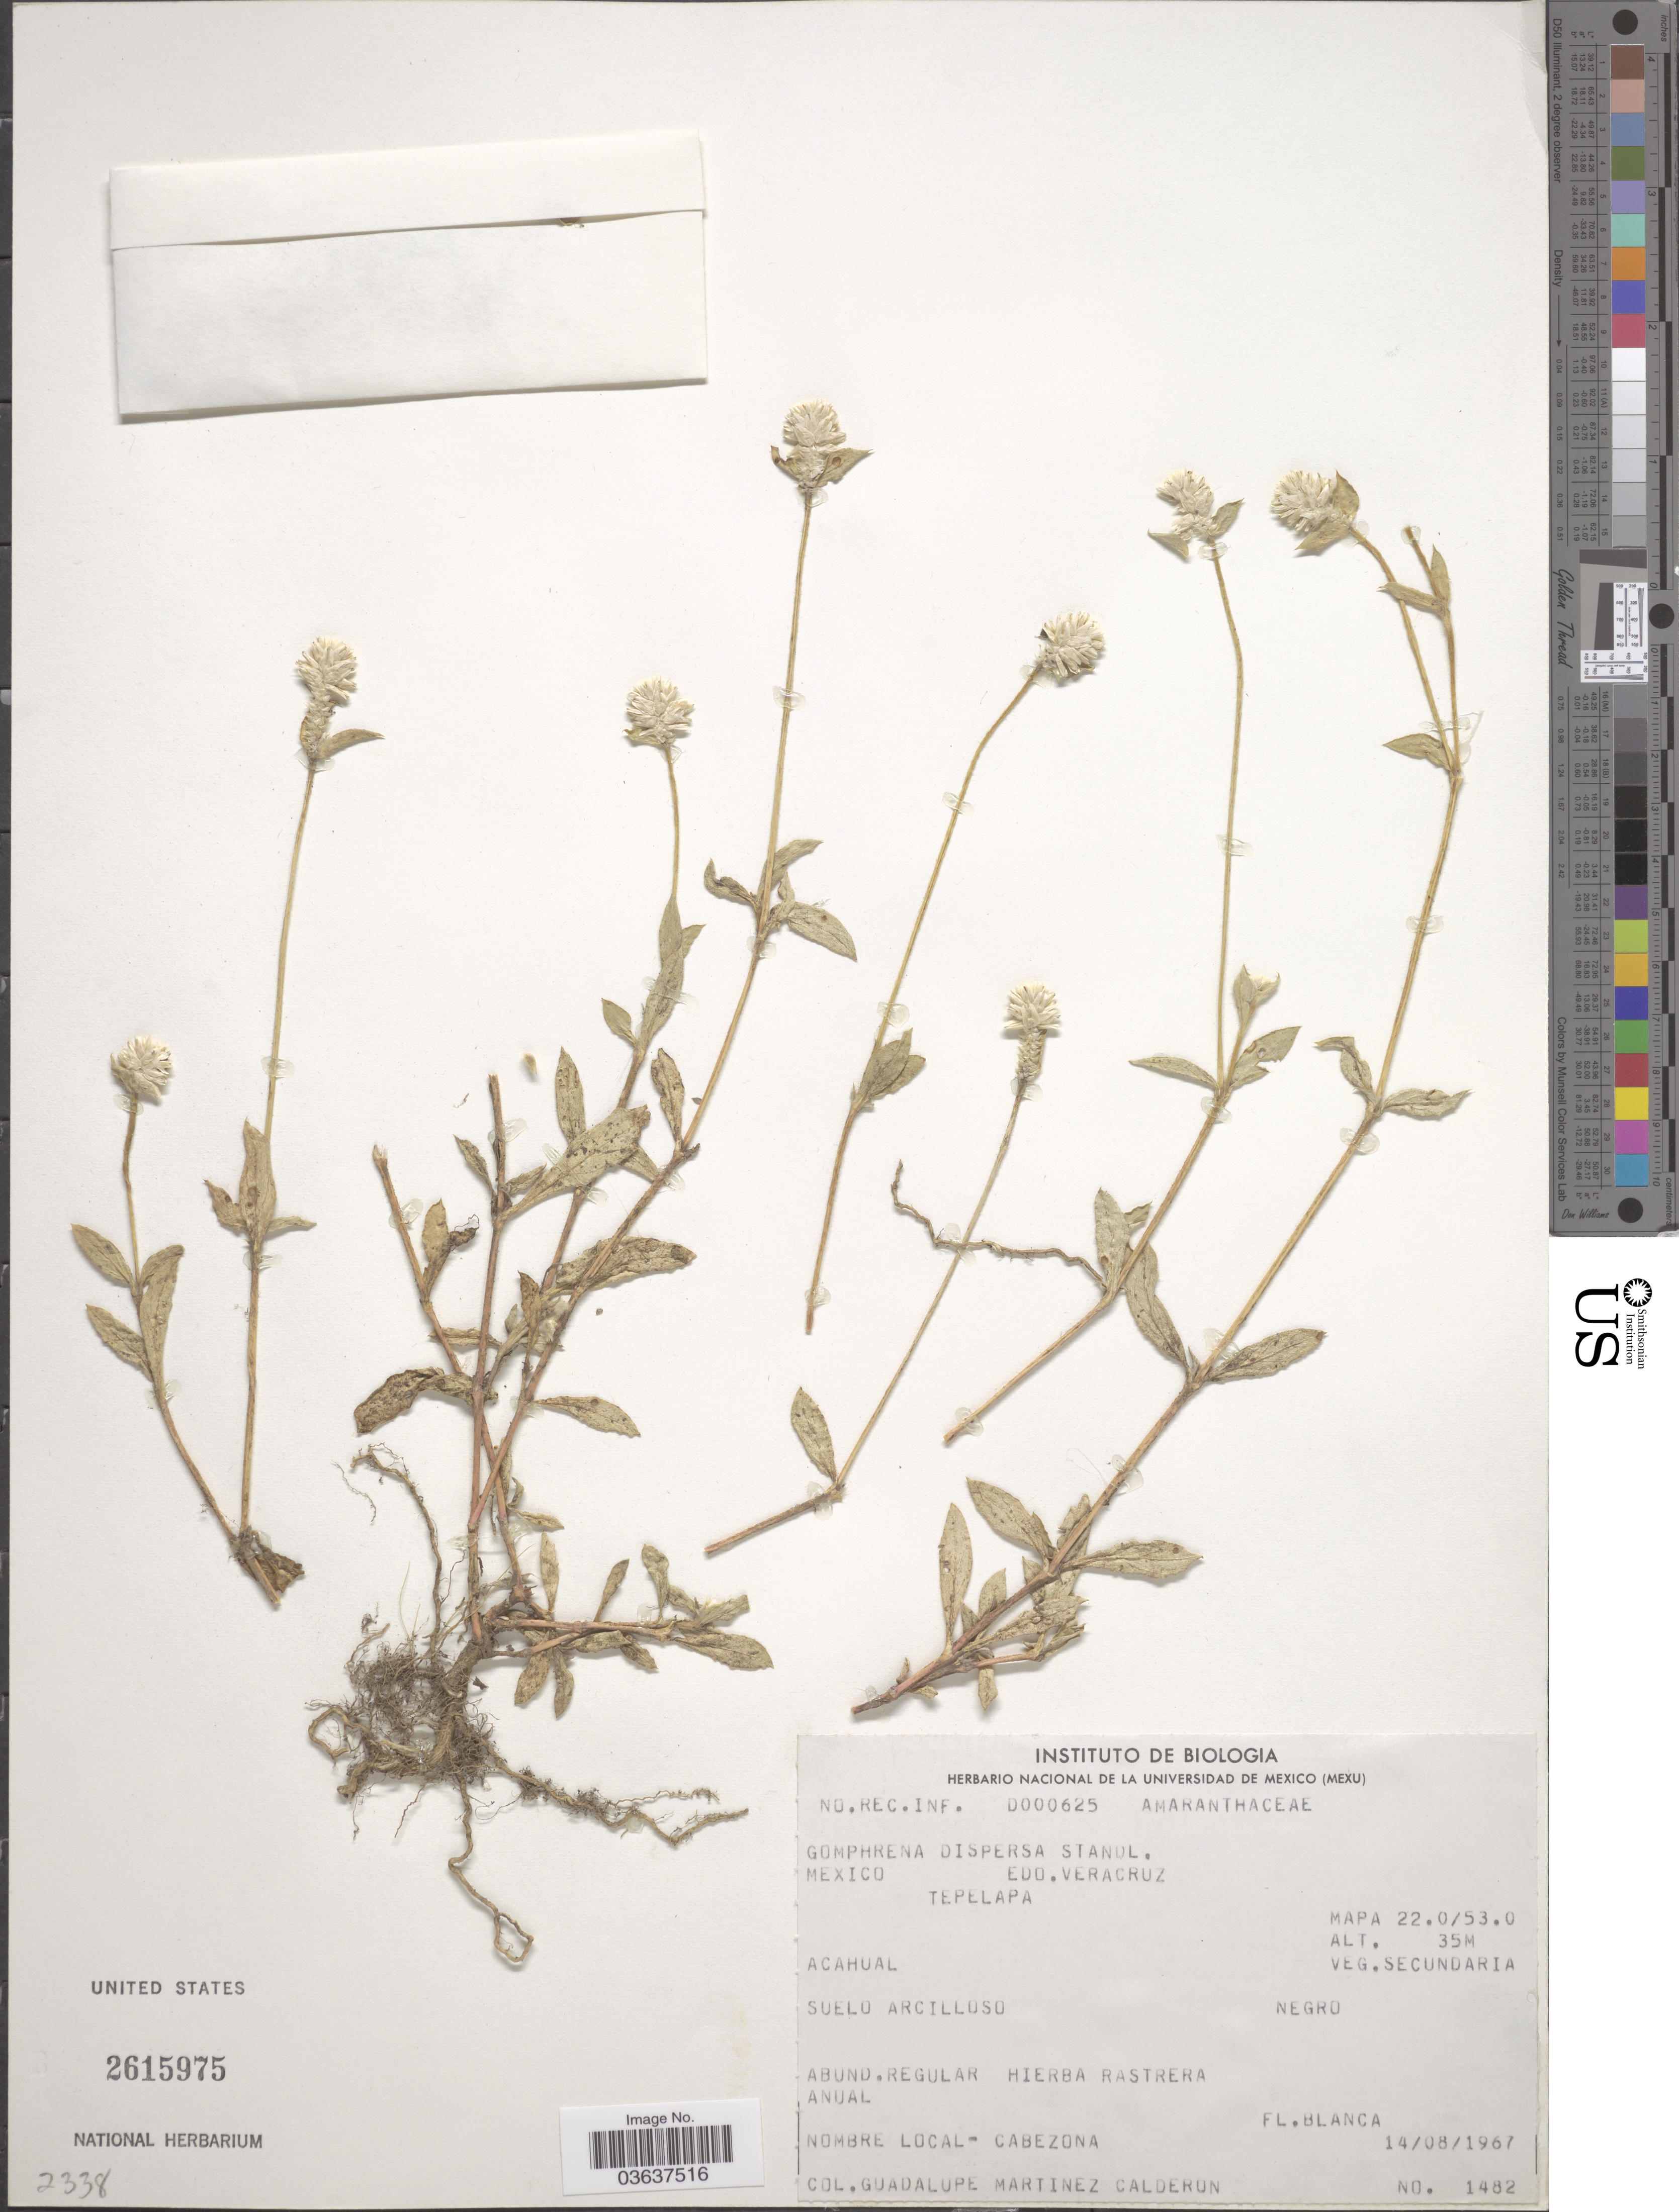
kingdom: Plantae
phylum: Tracheophyta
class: Magnoliopsida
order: Caryophyllales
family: Amaranthaceae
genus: Gomphrena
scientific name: Gomphrena dispersa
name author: Standl.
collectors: G. Martinez-C.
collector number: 1482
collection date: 1967-08-14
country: Mexico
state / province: Veracruz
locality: Edo. Veracruz. Tepelapa. Mapa 22.0/53.0. Acahual [unsure placement].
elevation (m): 35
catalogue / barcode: US 2615975